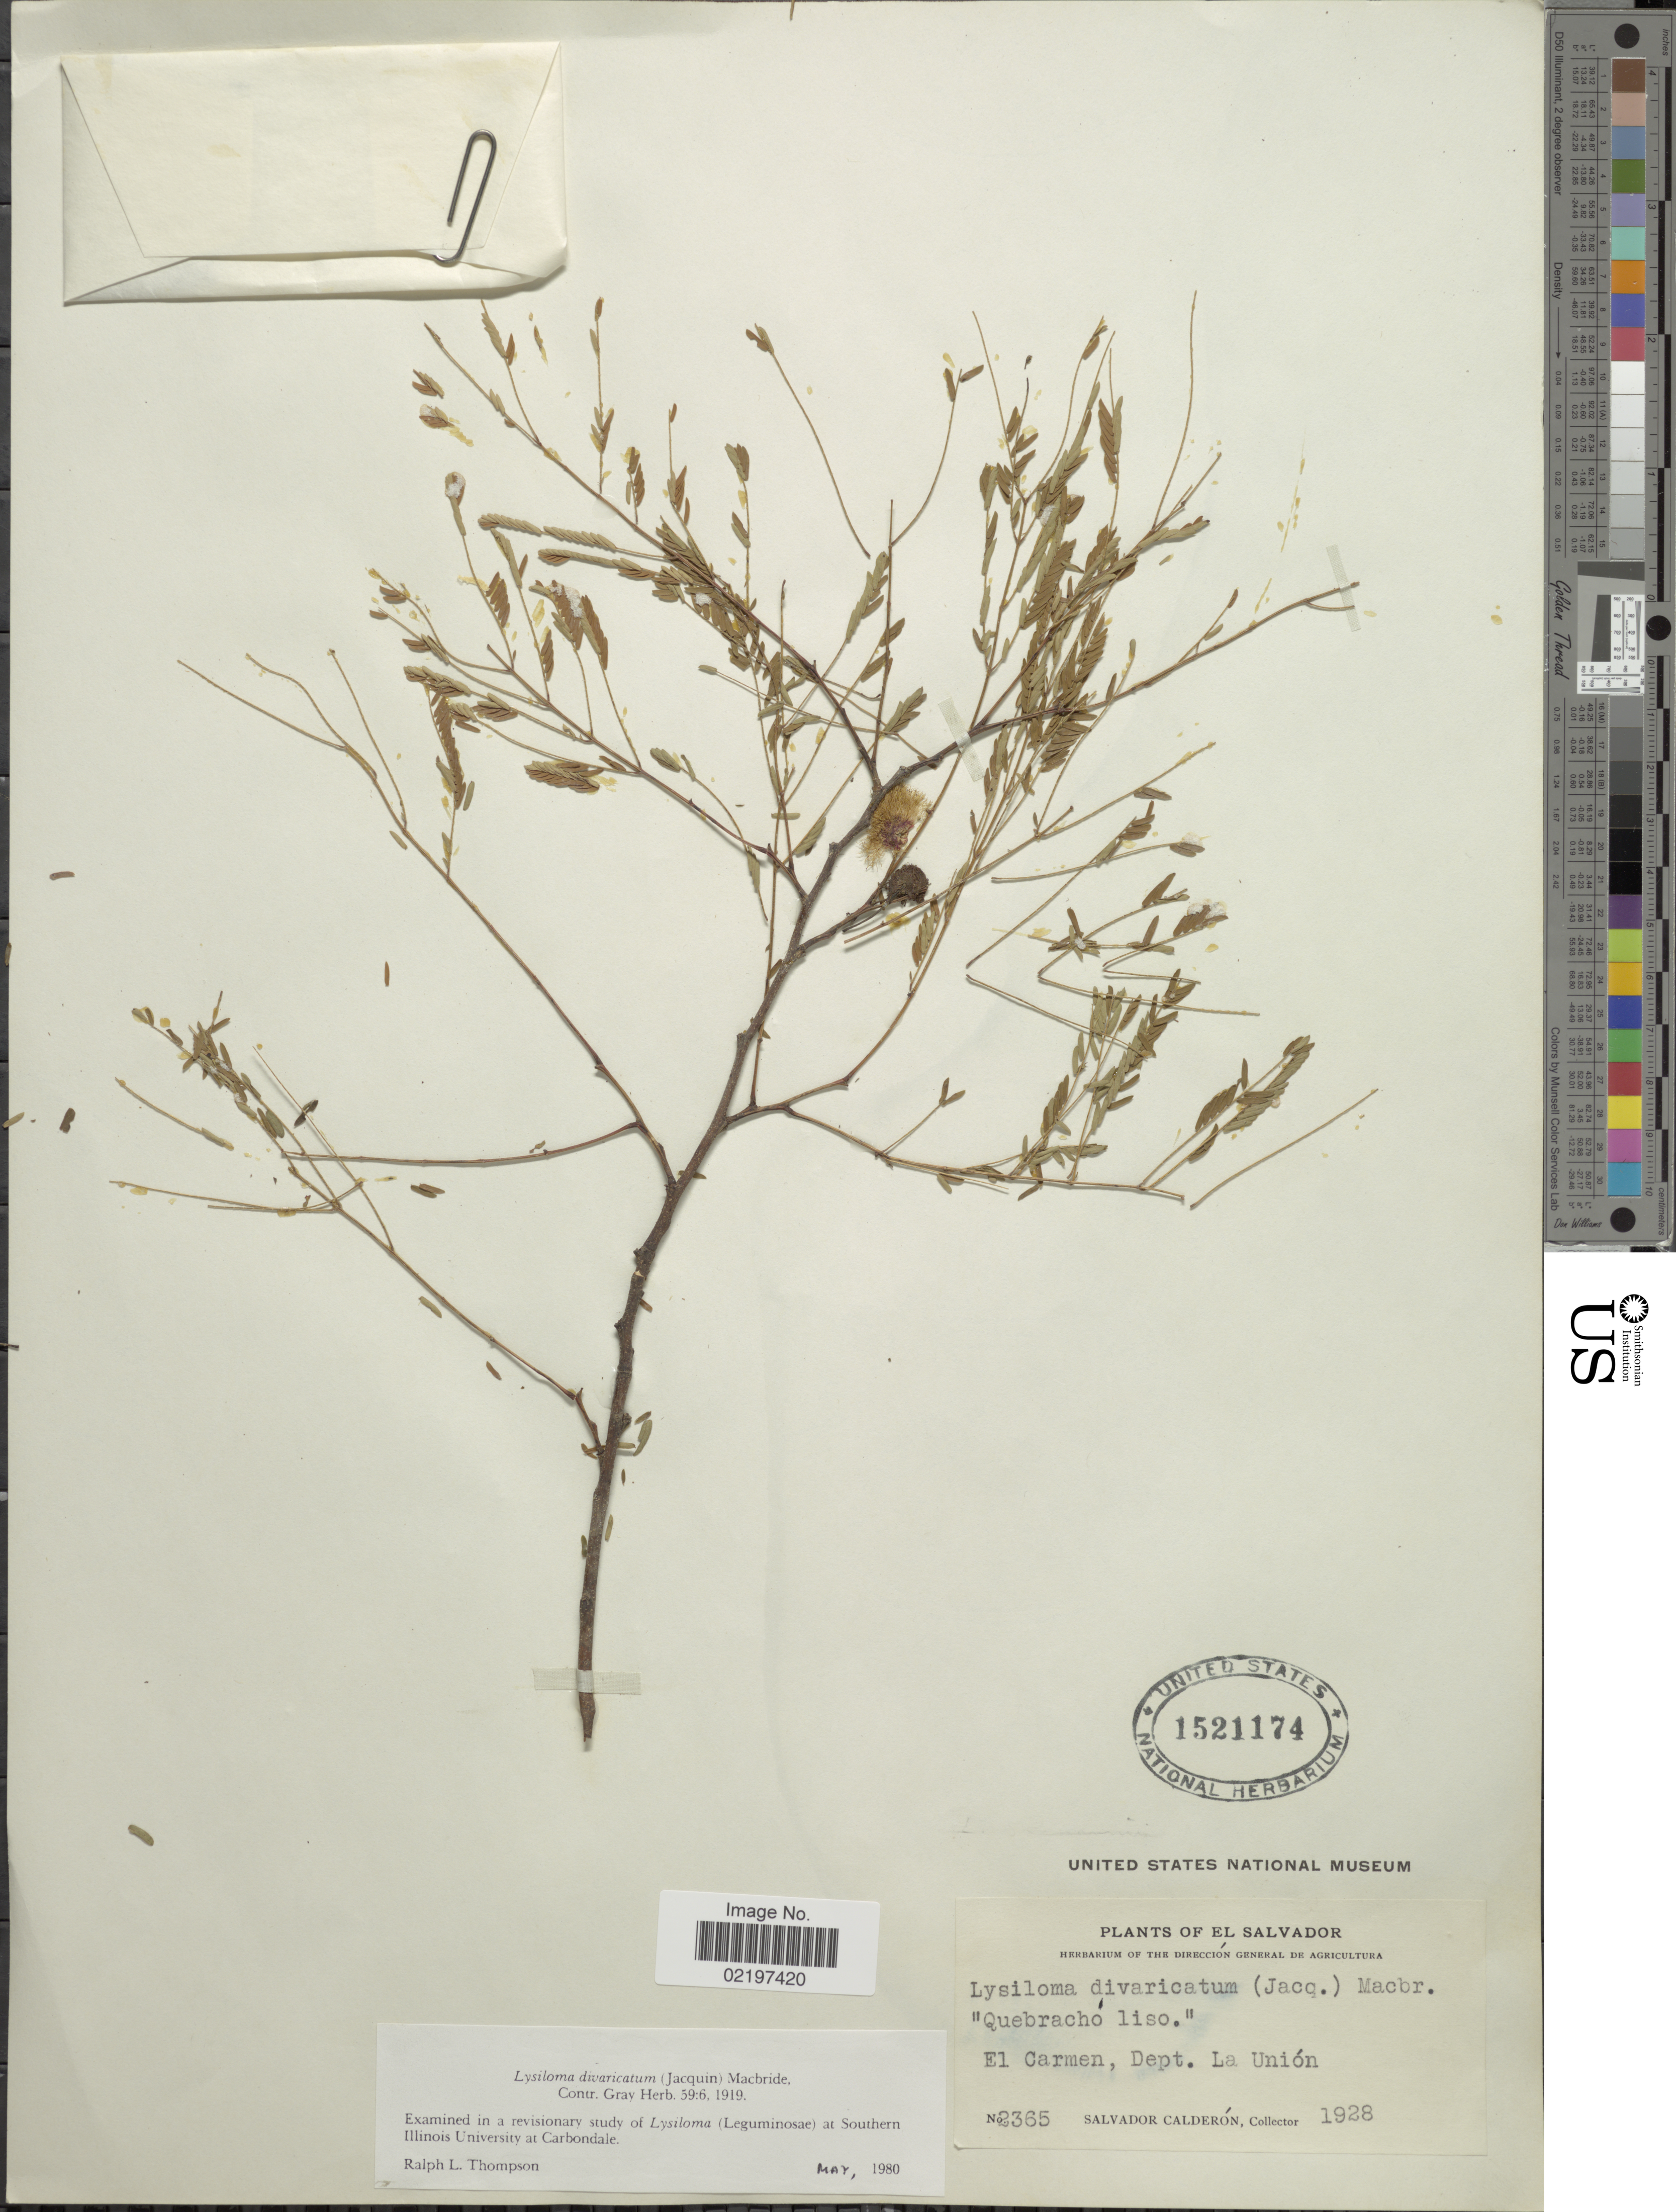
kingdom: Plantae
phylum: Tracheophyta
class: Magnoliopsida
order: Fabales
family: Fabaceae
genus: Lysiloma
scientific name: Lysiloma divaricatum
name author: (Jacq.) J.F. Macbr.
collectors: S. Calderón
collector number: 2365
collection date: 1928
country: El Salvador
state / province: La Union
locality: El Carmen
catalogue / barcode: US 1521174